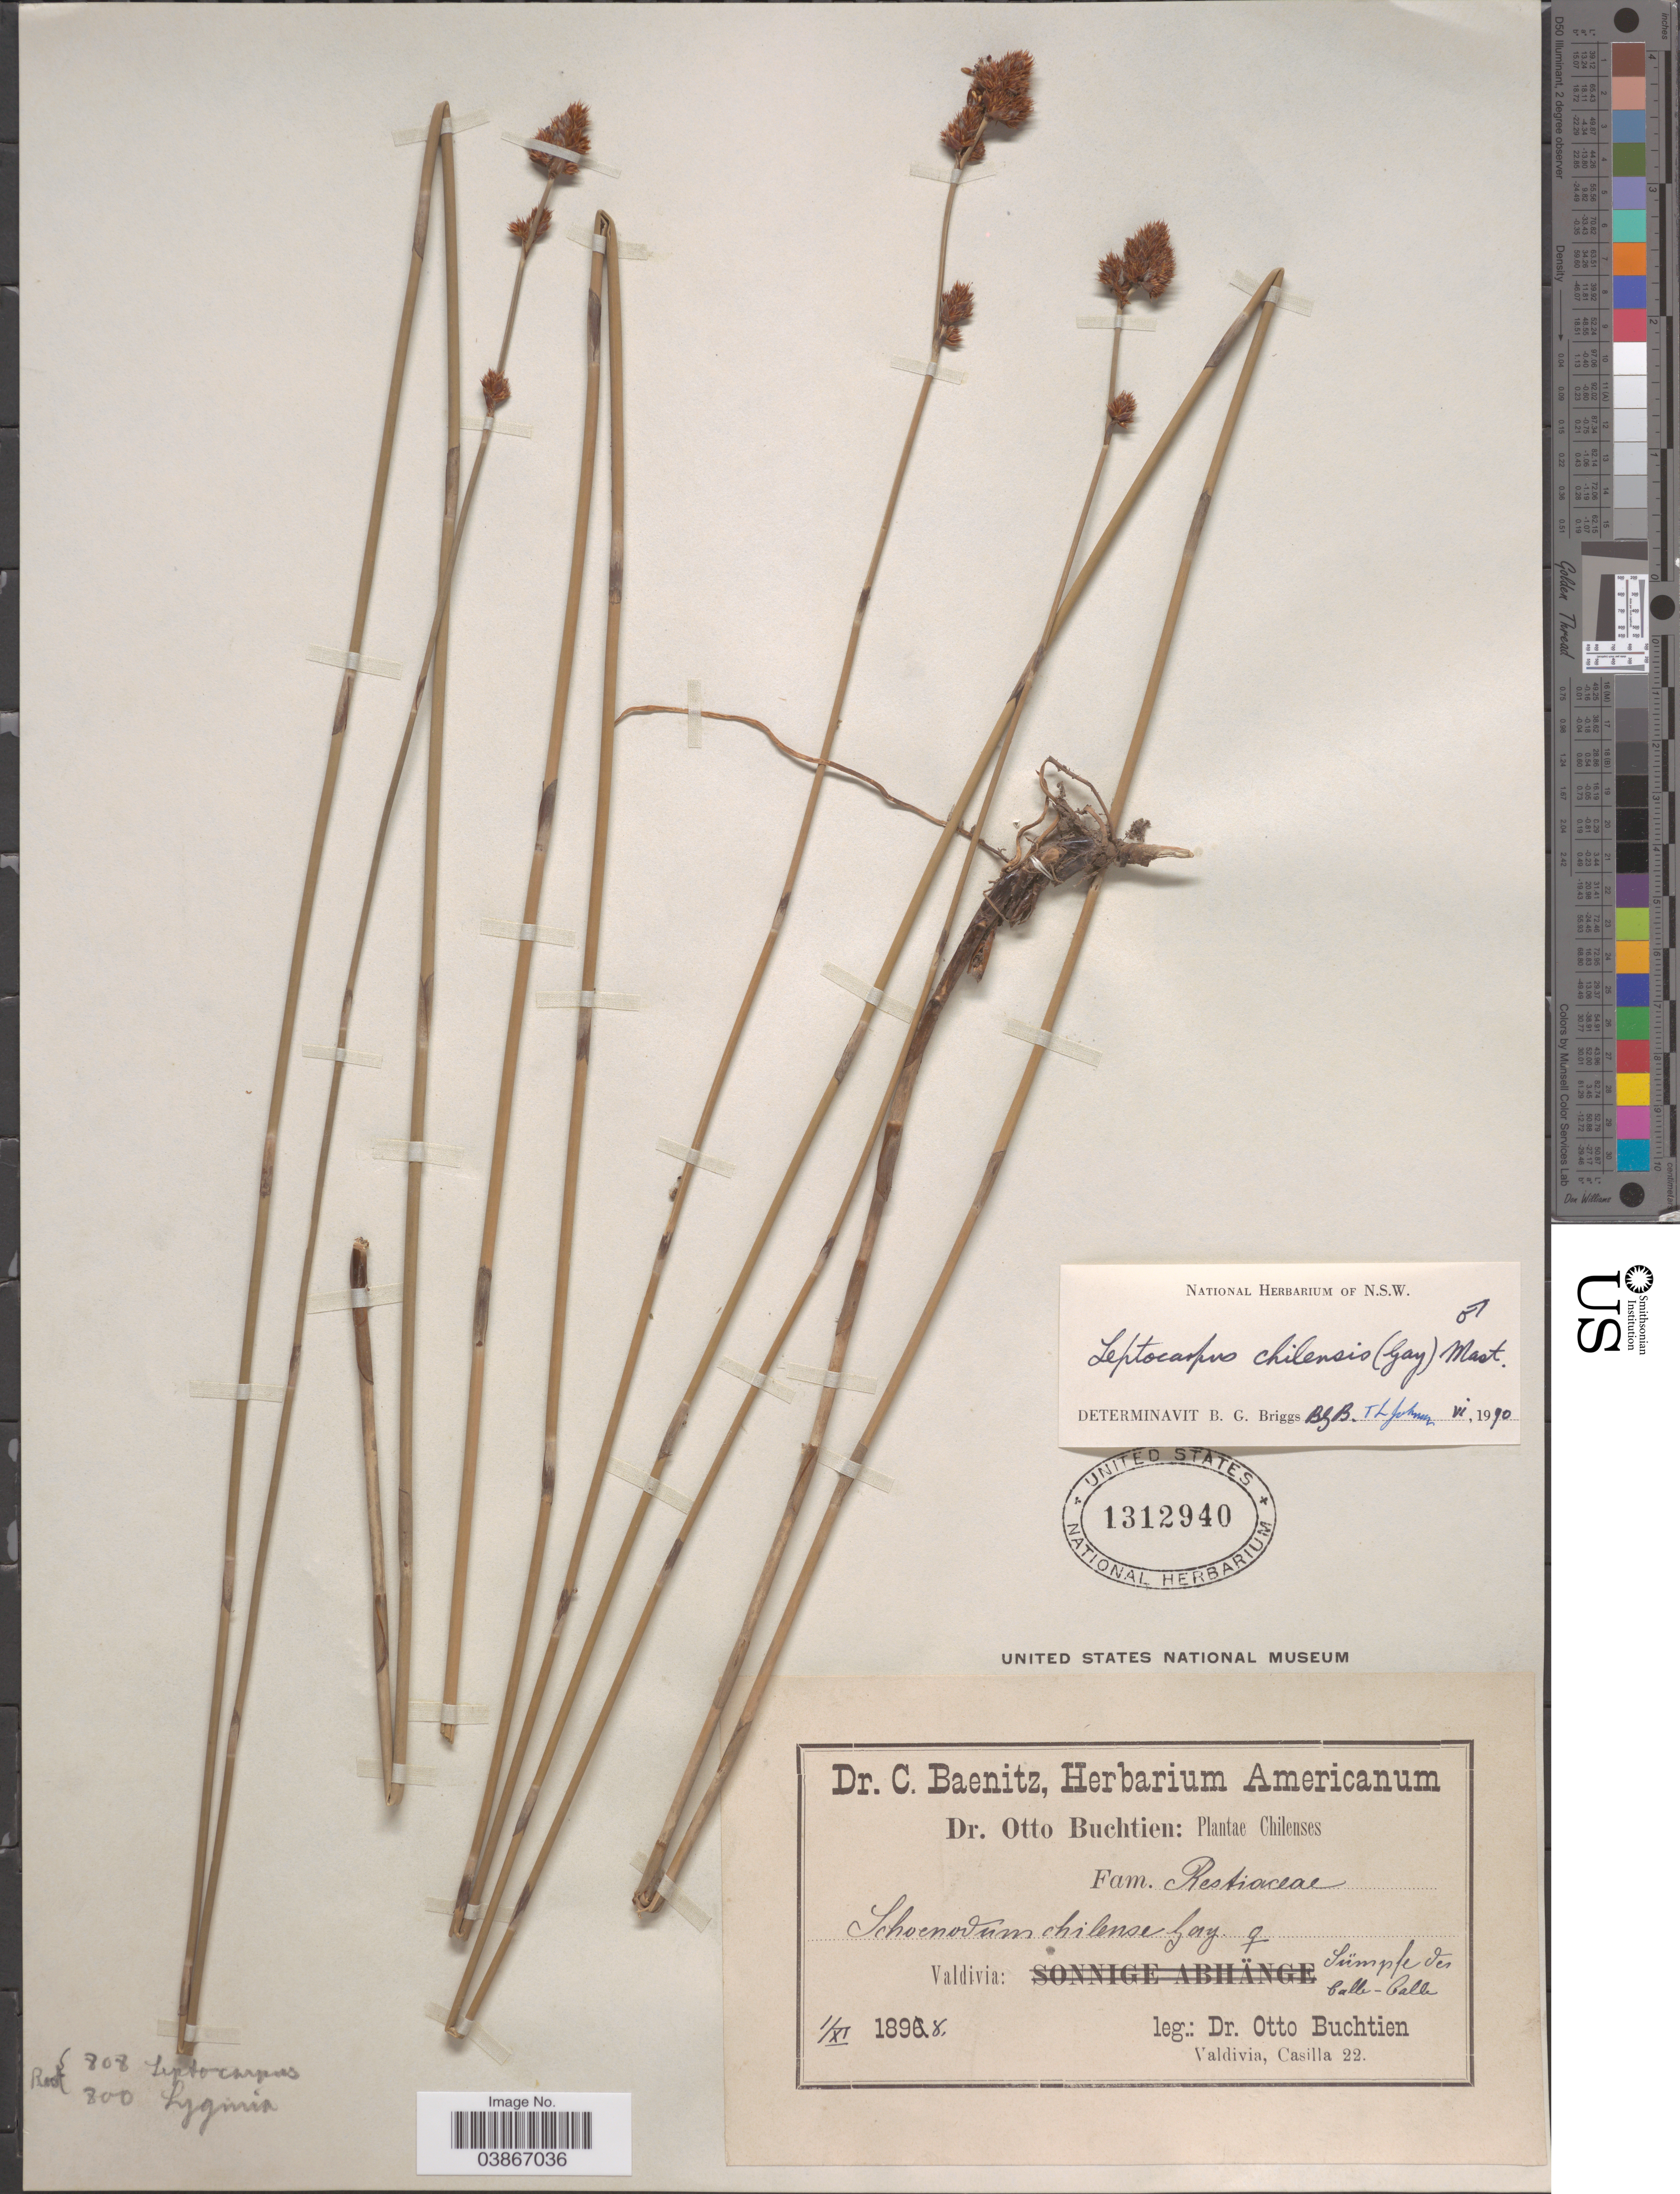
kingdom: Plantae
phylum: Tracheophyta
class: Liliopsida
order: Poales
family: Restionaceae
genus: Apodasmia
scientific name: Apodasmia chilensis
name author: (Gay) B.G. Briggs & L.A.S. Johnson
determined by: Strong, Mark T., (BOT), Smithsonian Institution - National Museum of Natural History (UNITED STATES)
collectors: O. Buchtien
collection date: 1898-11-01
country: Chile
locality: Valdivia: Sümpfe den Calle-Calle.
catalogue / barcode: US 1312940